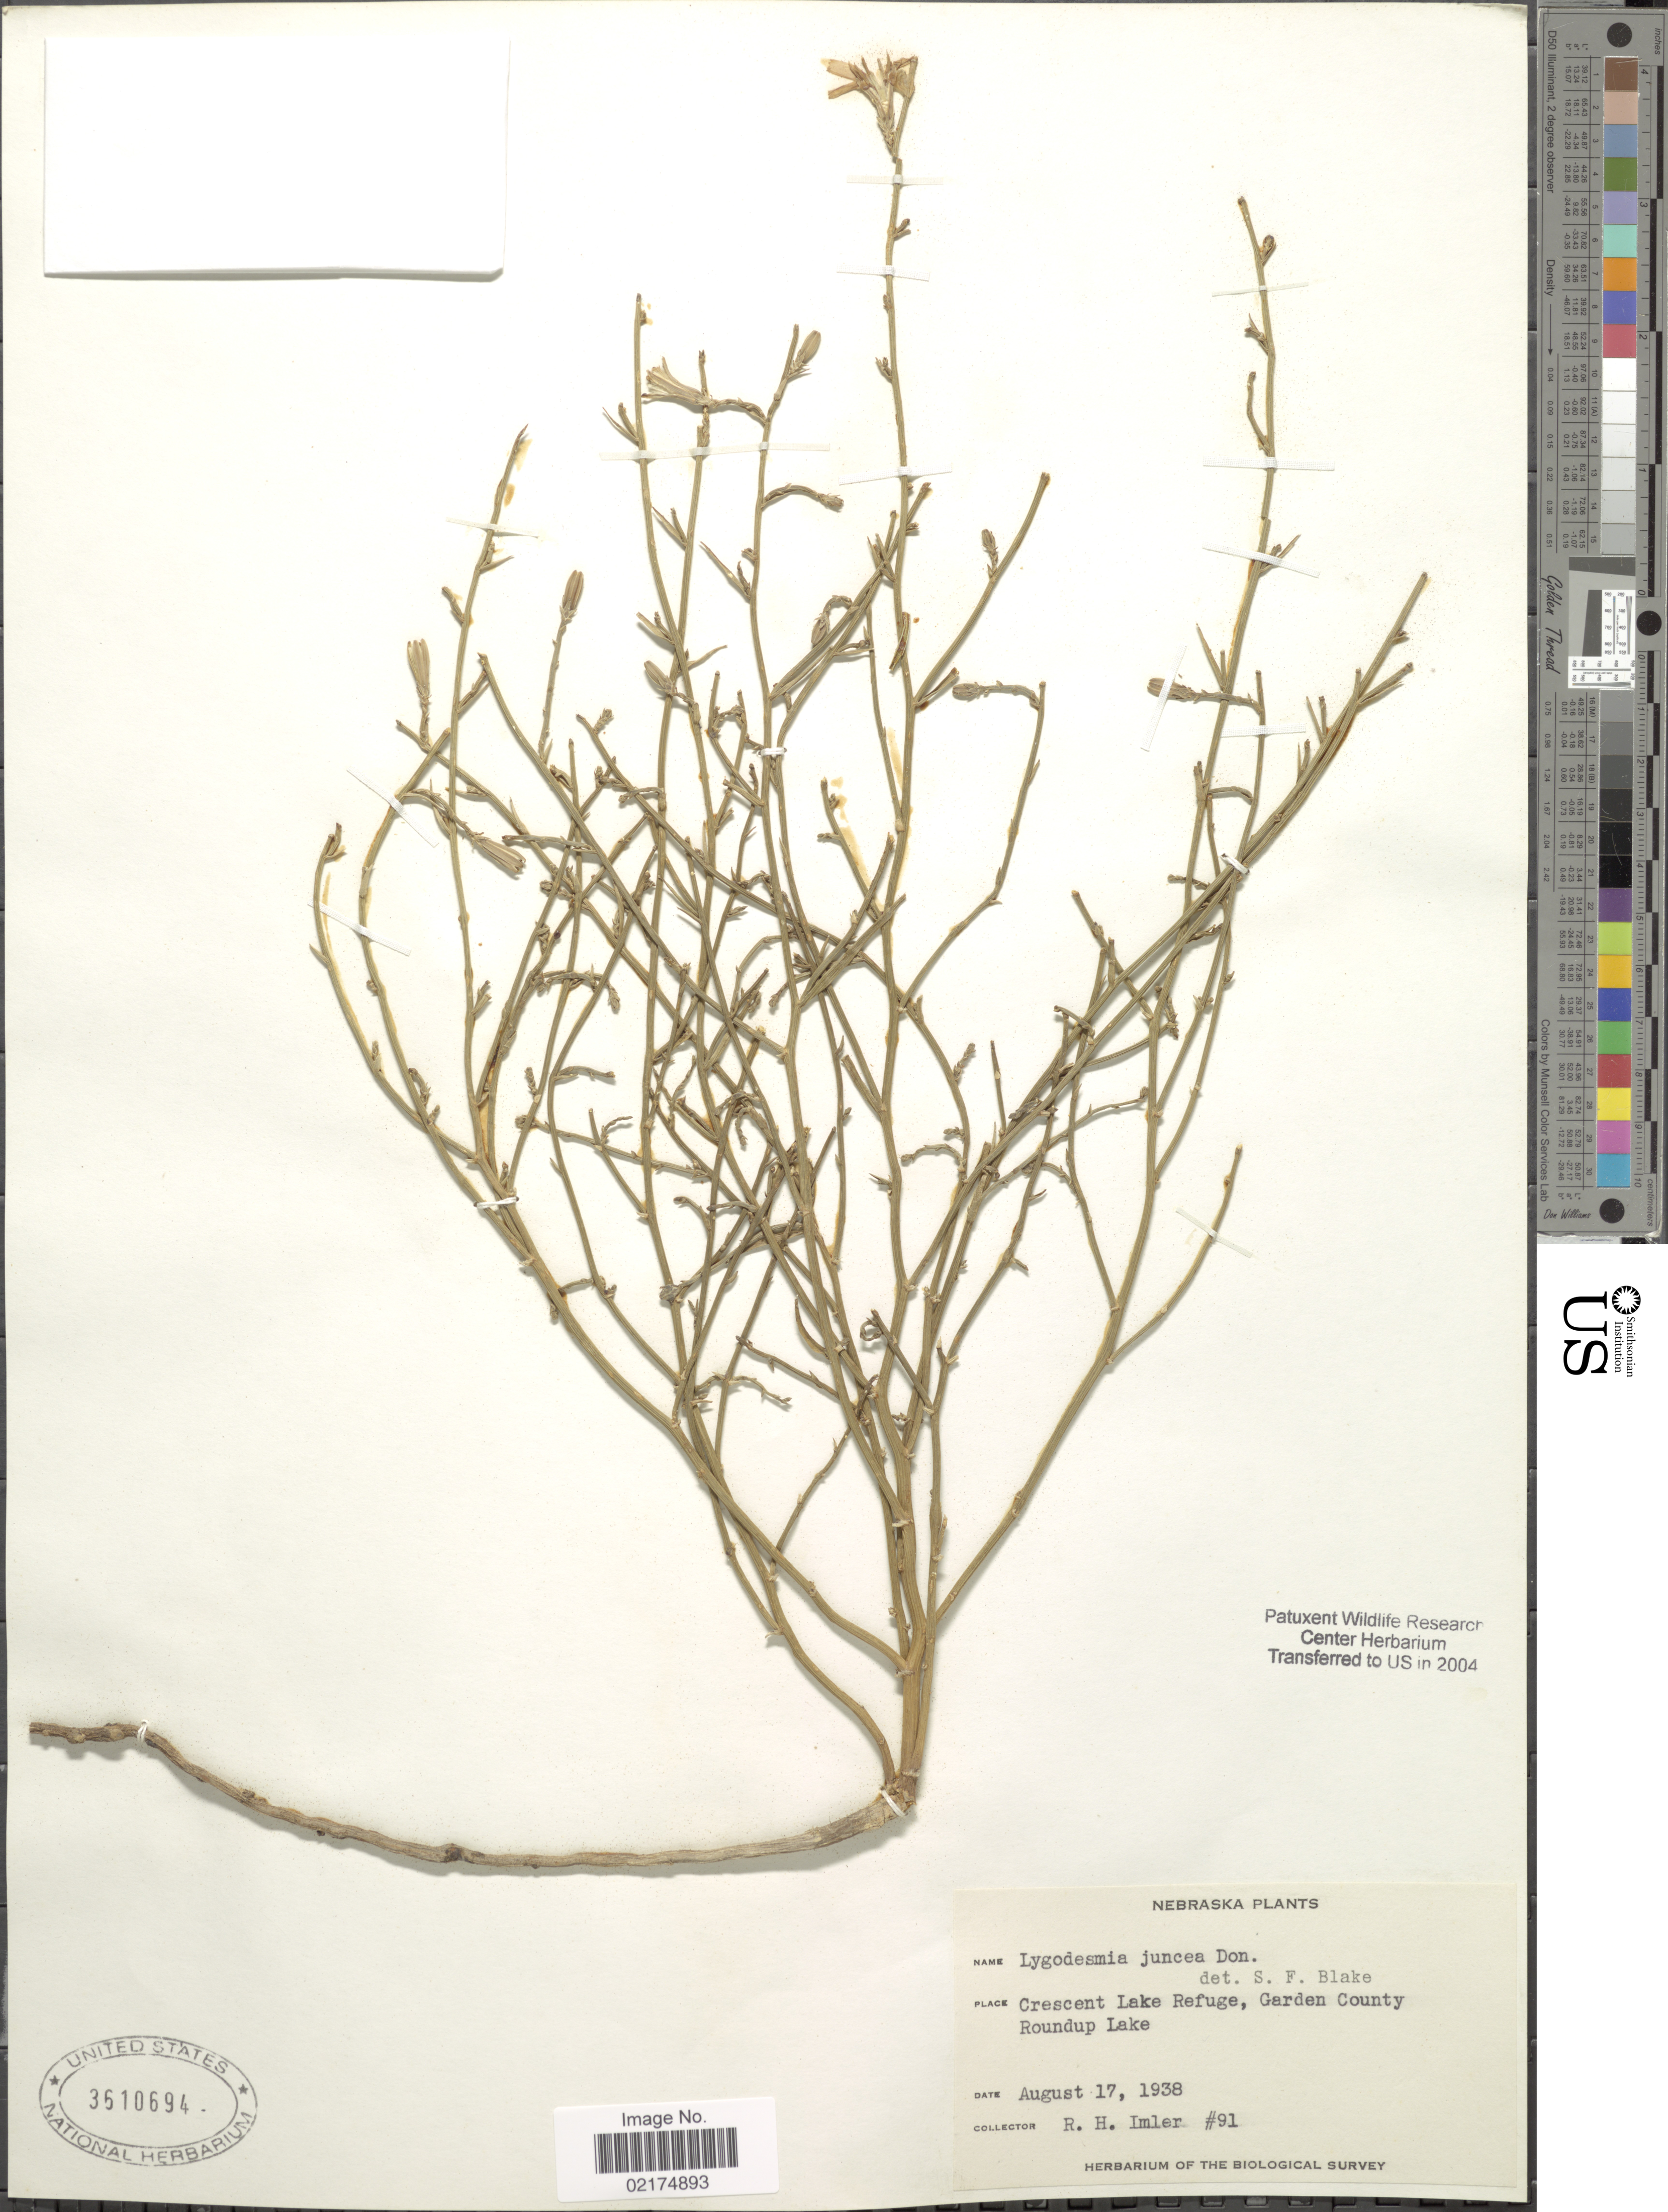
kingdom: Plantae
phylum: Tracheophyta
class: Magnoliopsida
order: Asterales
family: Asteraceae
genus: Lygodesmia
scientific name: Lygodesmia juncea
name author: D. Don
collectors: R. Imler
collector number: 91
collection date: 1938-08-17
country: United States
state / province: Nebraska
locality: Crescent Lake Refuge, Garden County, Roundup Lake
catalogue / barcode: US 3610694